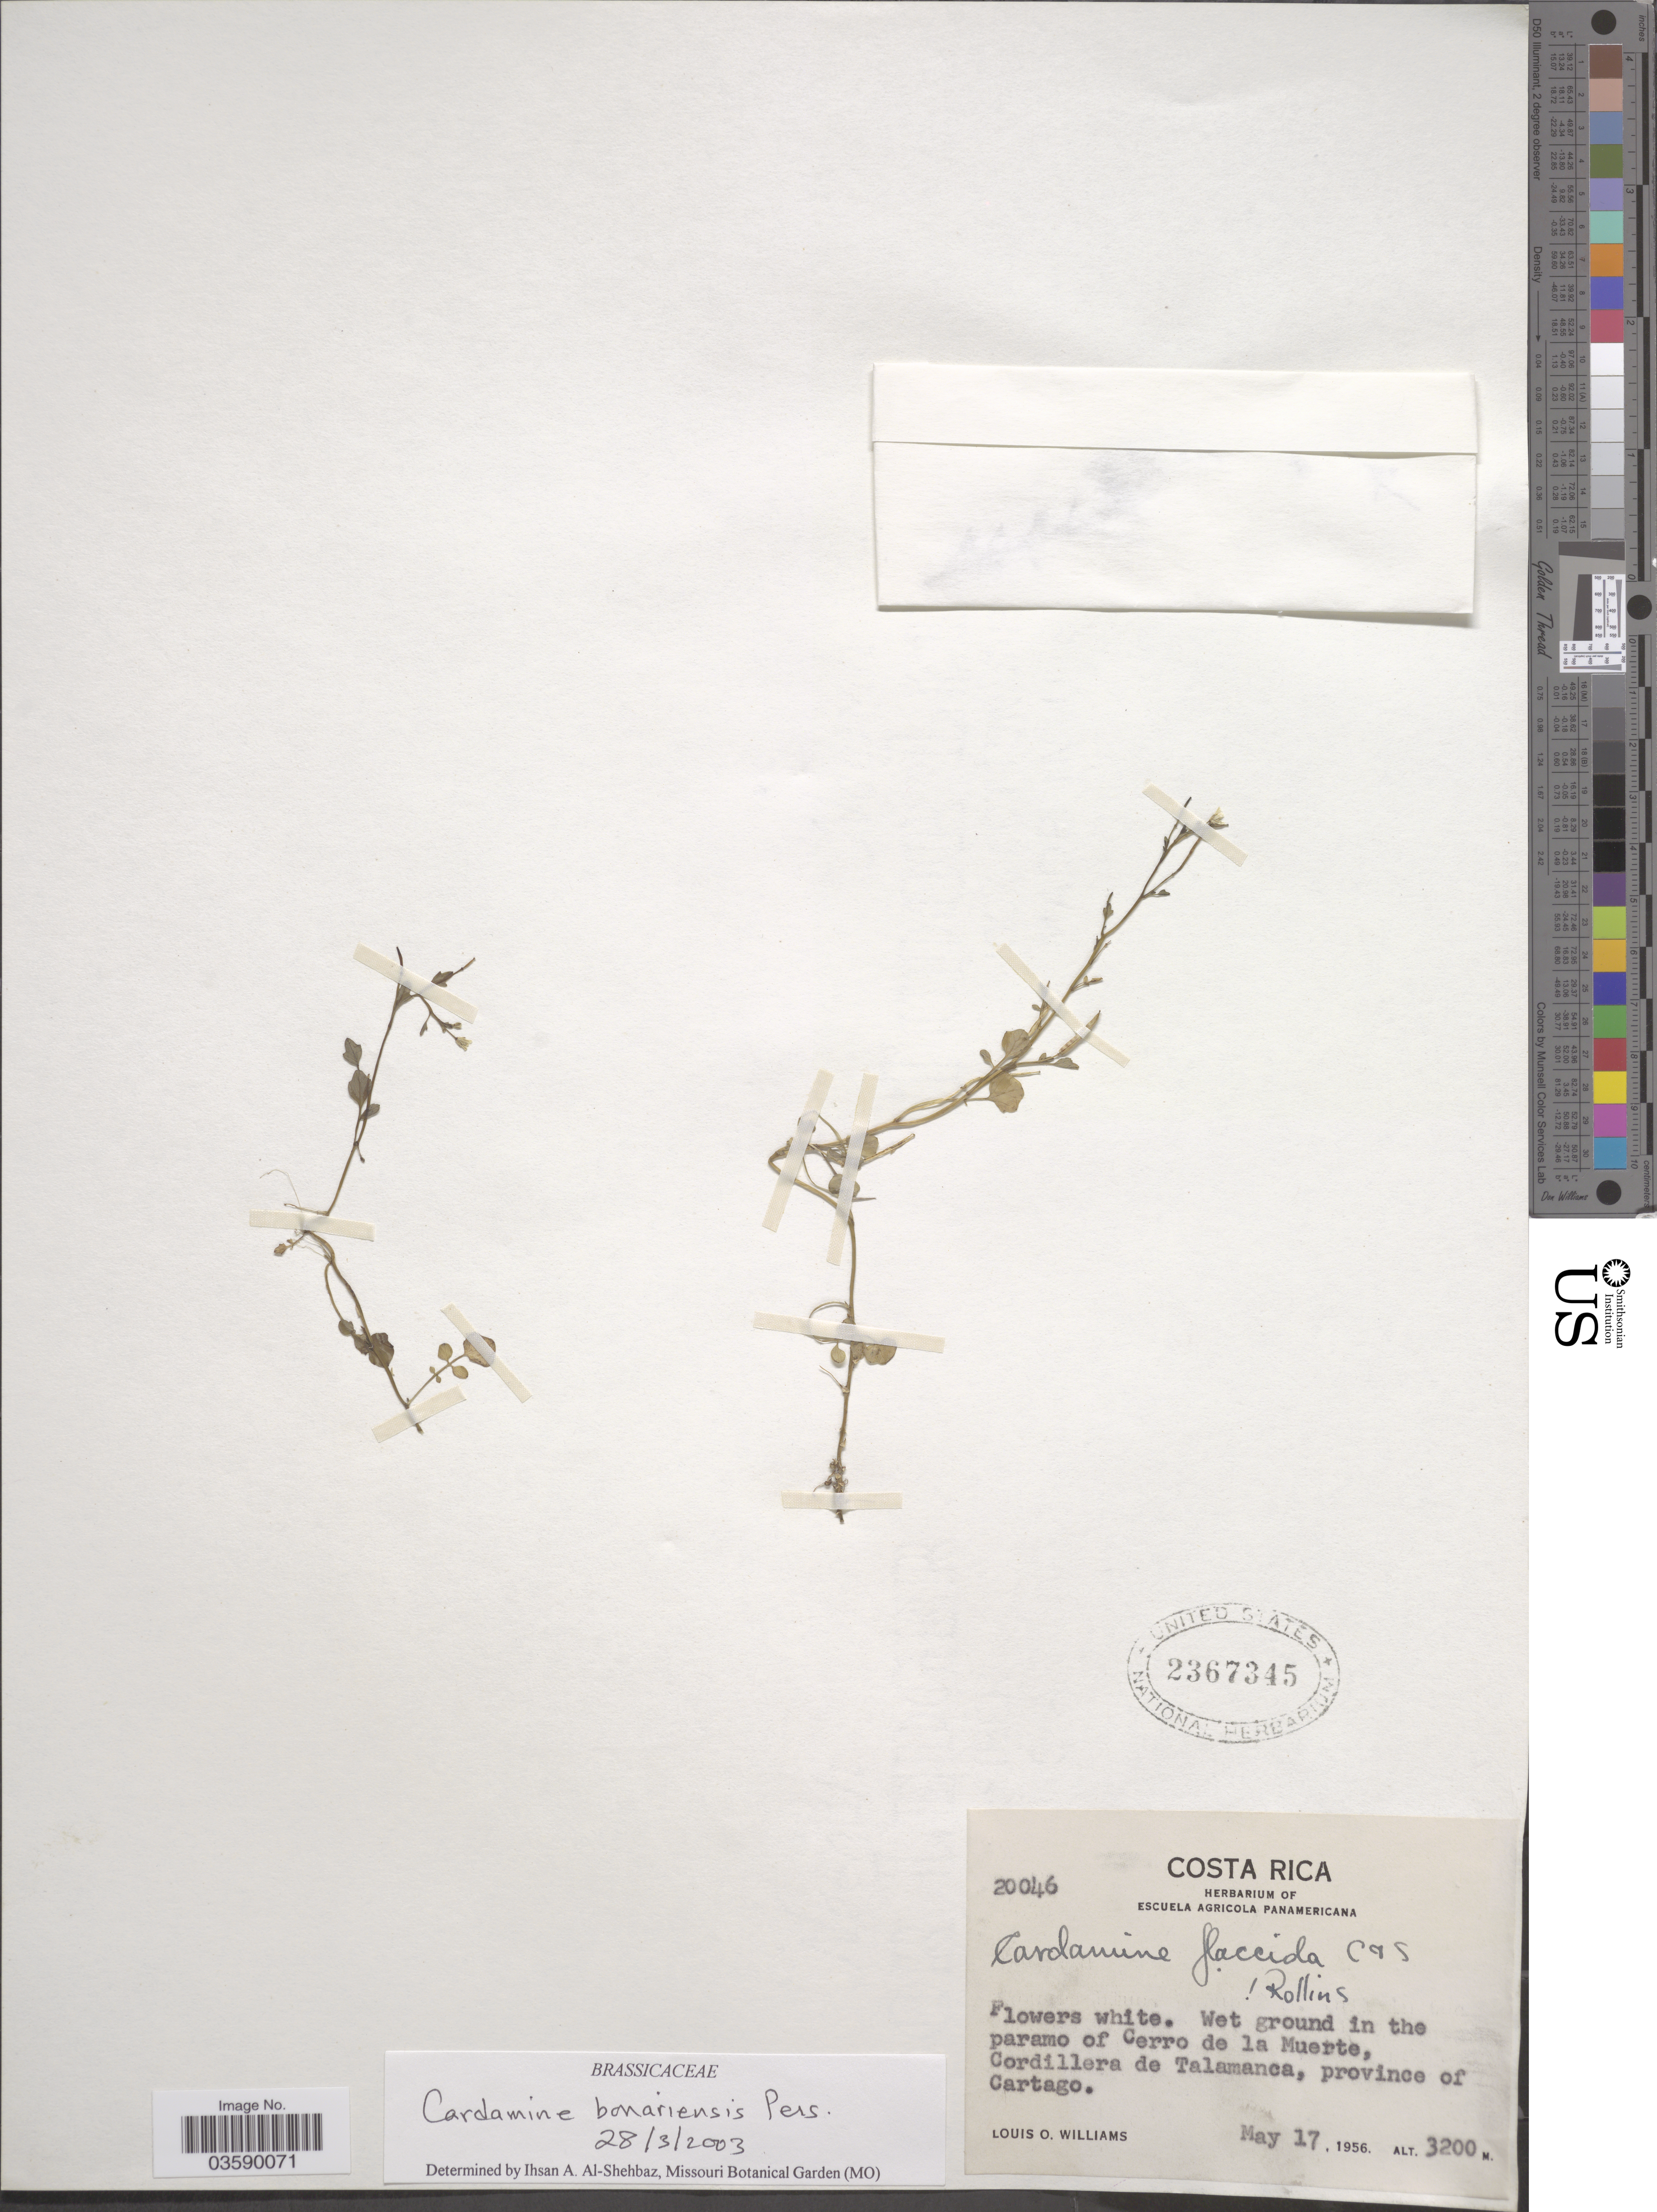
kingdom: Plantae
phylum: Tracheophyta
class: Magnoliopsida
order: Brassicales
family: Brassicaceae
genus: Cardamine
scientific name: Cardamine bonariensis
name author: Pers.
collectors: L. O. Williams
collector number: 20046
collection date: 1956-05-17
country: Costa Rica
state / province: Cartago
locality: Cerro de la Muerte, Cordillera de Talamanca.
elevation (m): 3200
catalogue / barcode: US 2367345